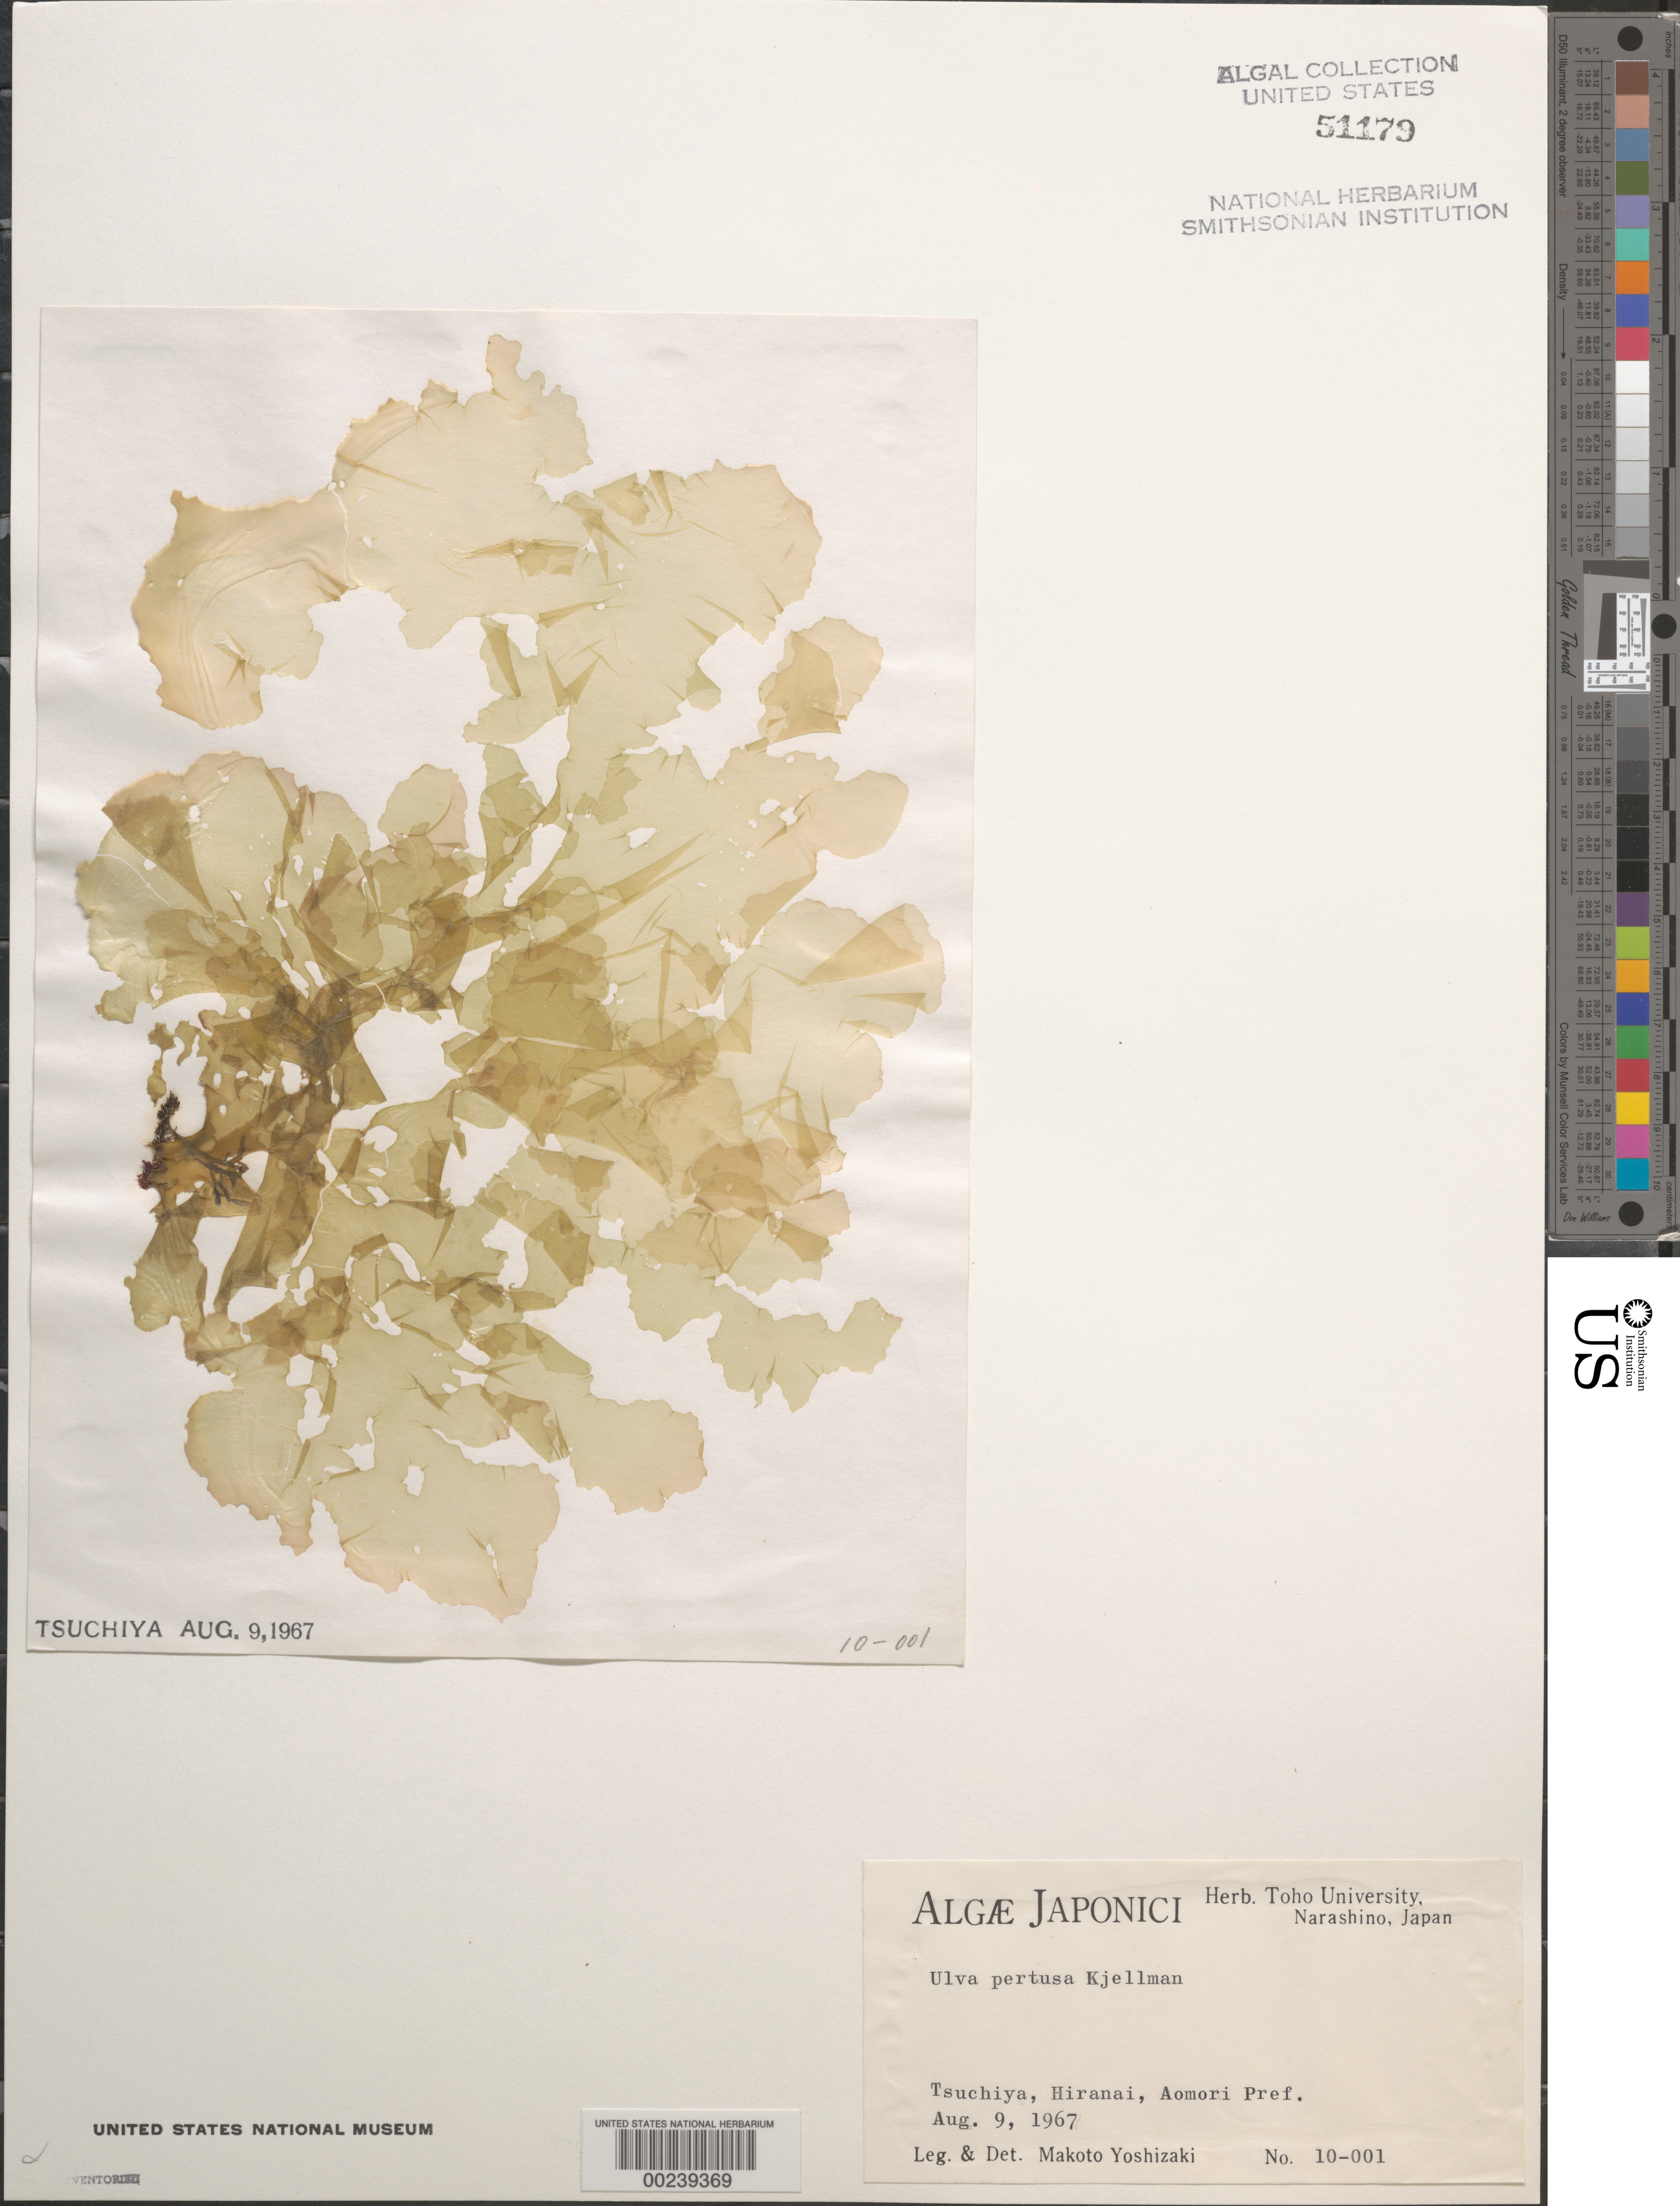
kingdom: Plantae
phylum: Chlorophyta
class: Ulvophyceae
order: Ulvales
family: Ulvaceae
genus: Ulva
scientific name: Ulva australis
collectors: M. Yoshizaki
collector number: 10-001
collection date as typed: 09 Aug 1967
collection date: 1967-08-09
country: Japan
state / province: Aomori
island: Honshu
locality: Tsuchiya, Hiranai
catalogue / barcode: US 51179